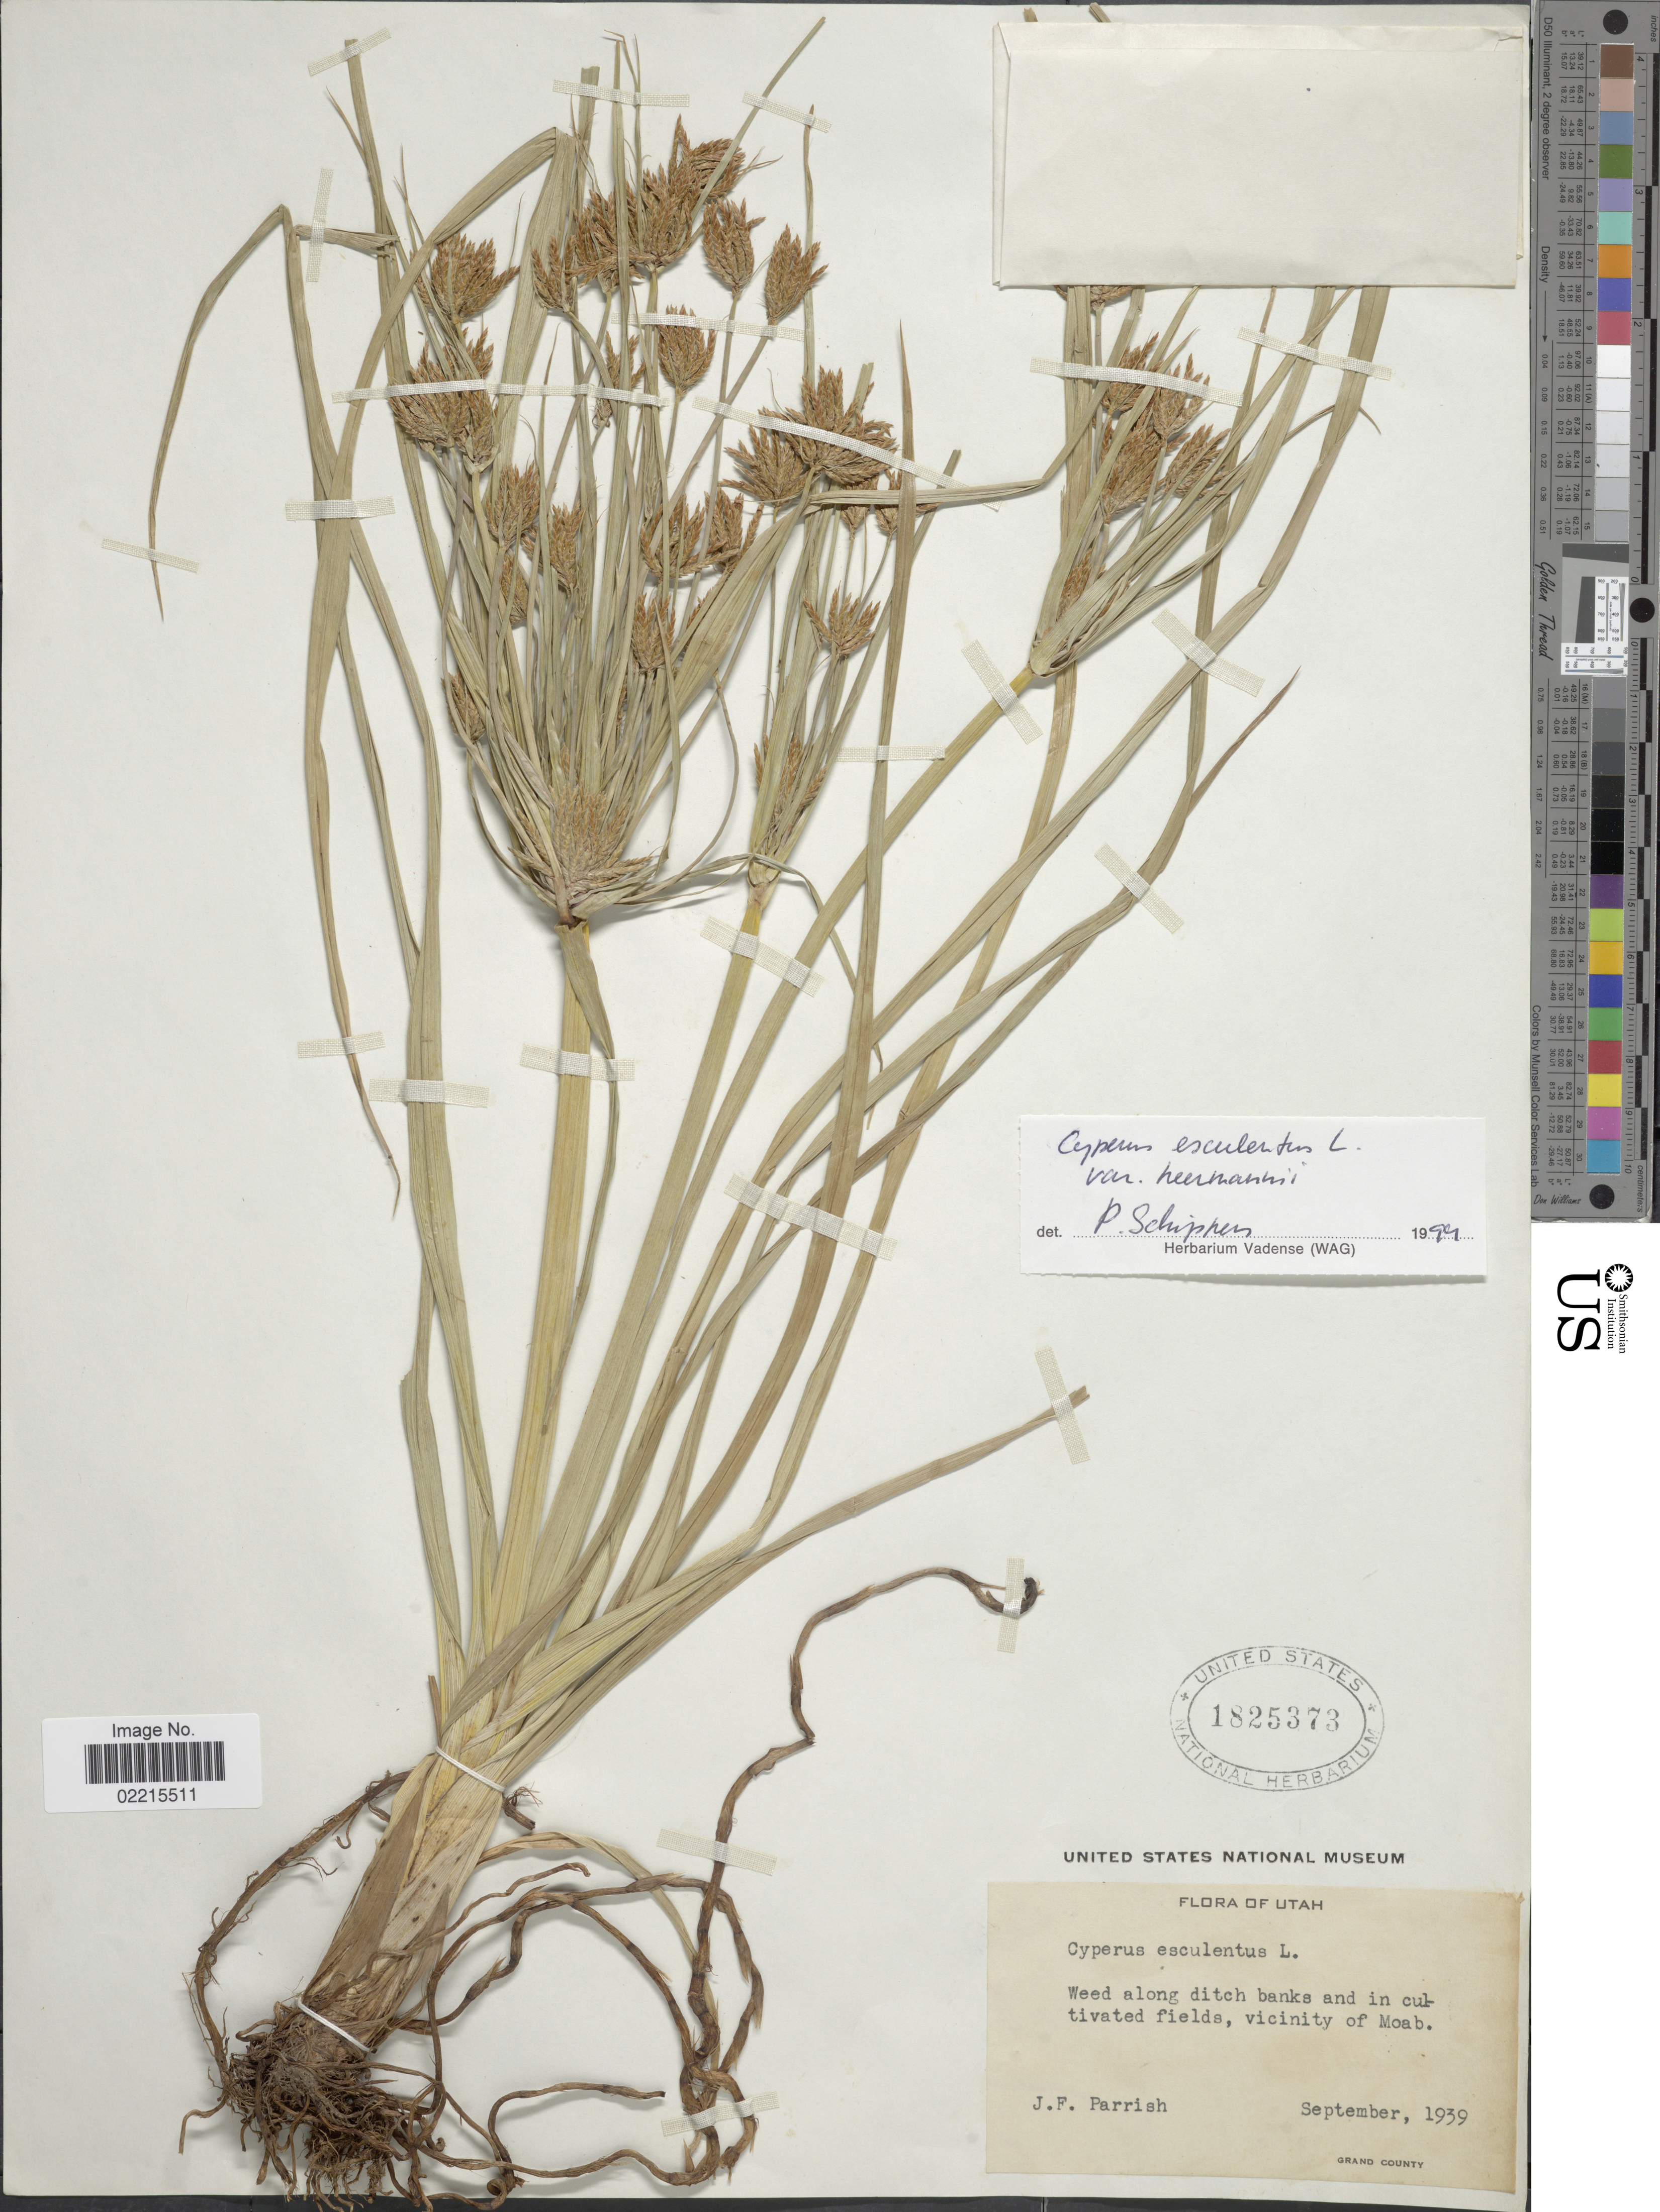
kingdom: Plantae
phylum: Tracheophyta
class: Liliopsida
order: Poales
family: Cyperaceae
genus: Cyperus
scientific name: Cyperus esculentus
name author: L.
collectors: J. Parrish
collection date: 1939-09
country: United States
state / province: Utah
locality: Weed along ditch banks and in cultivated fields, vicinity of Moab, Grand County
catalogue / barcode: US 1825373